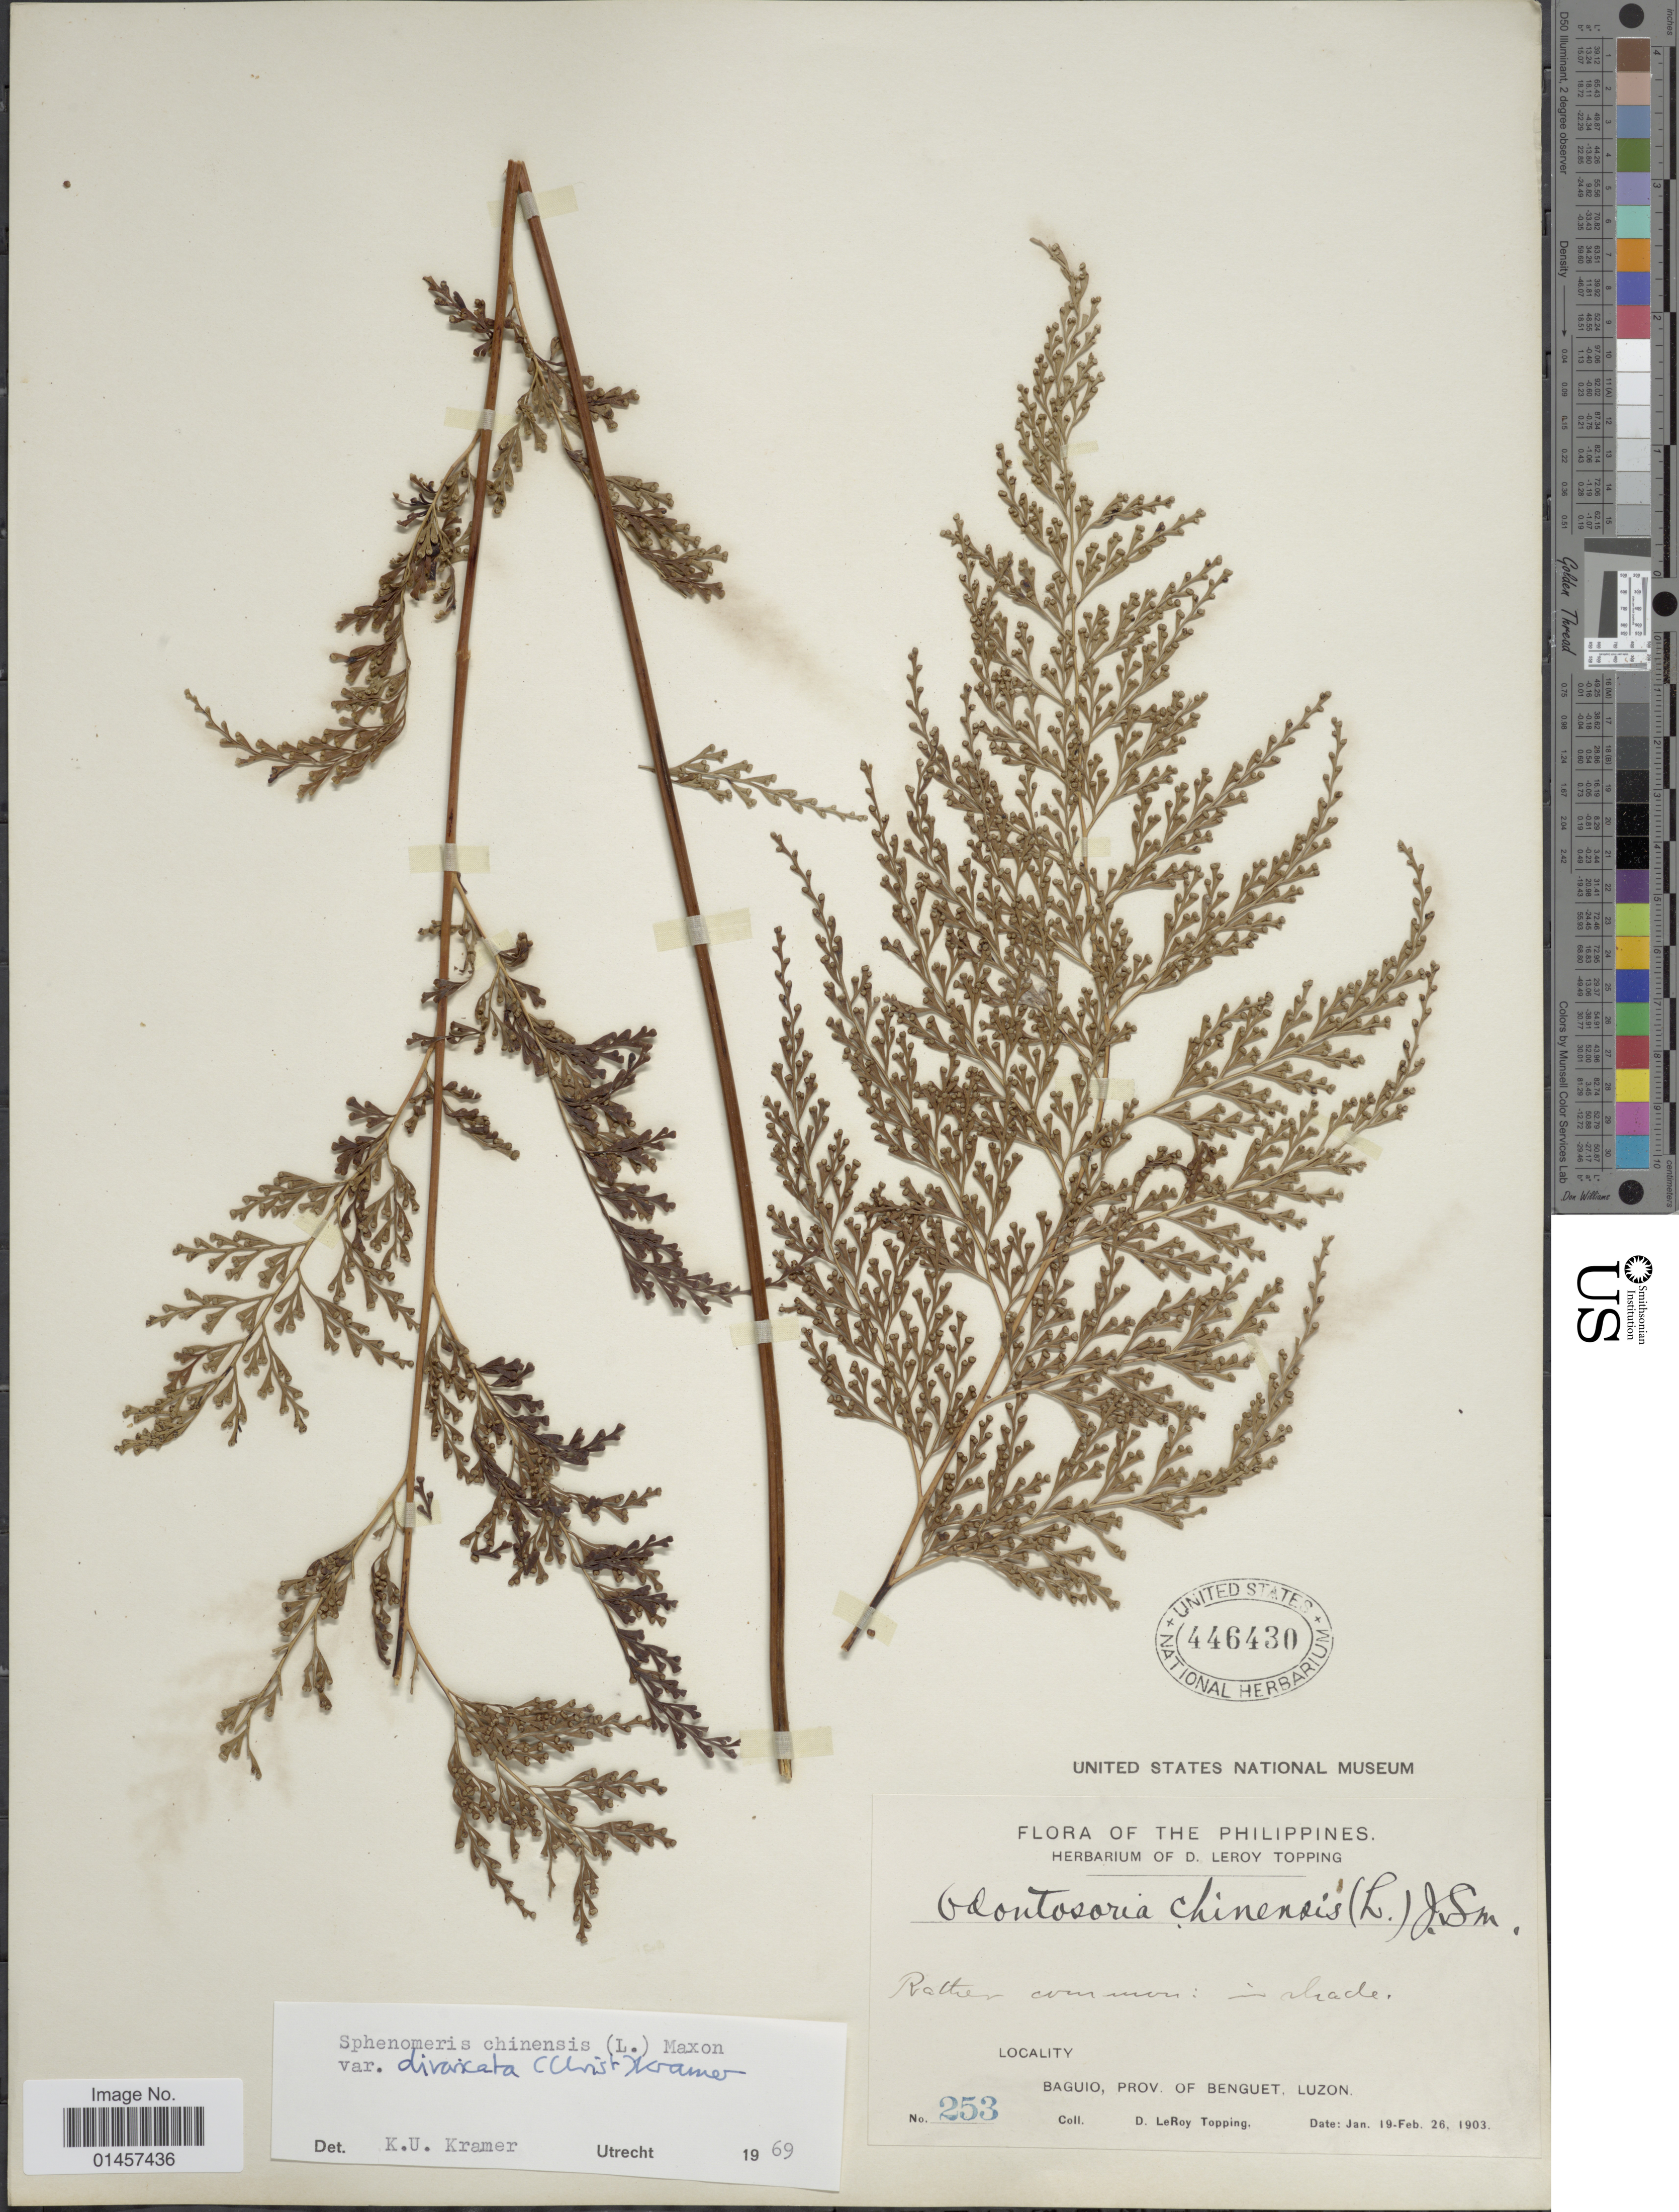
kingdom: Plantae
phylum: Tracheophyta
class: Polypodiopsida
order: Polypodiales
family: Lindsaeaceae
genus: Sphenomeris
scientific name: Sphenomeris chinensis var. chinensis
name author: (L.) Maxon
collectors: D. L. Topping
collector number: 253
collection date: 1903-01-19/1903-02-26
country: Philippines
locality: Baguio prov. of Benguet, Luzon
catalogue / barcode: US 446430